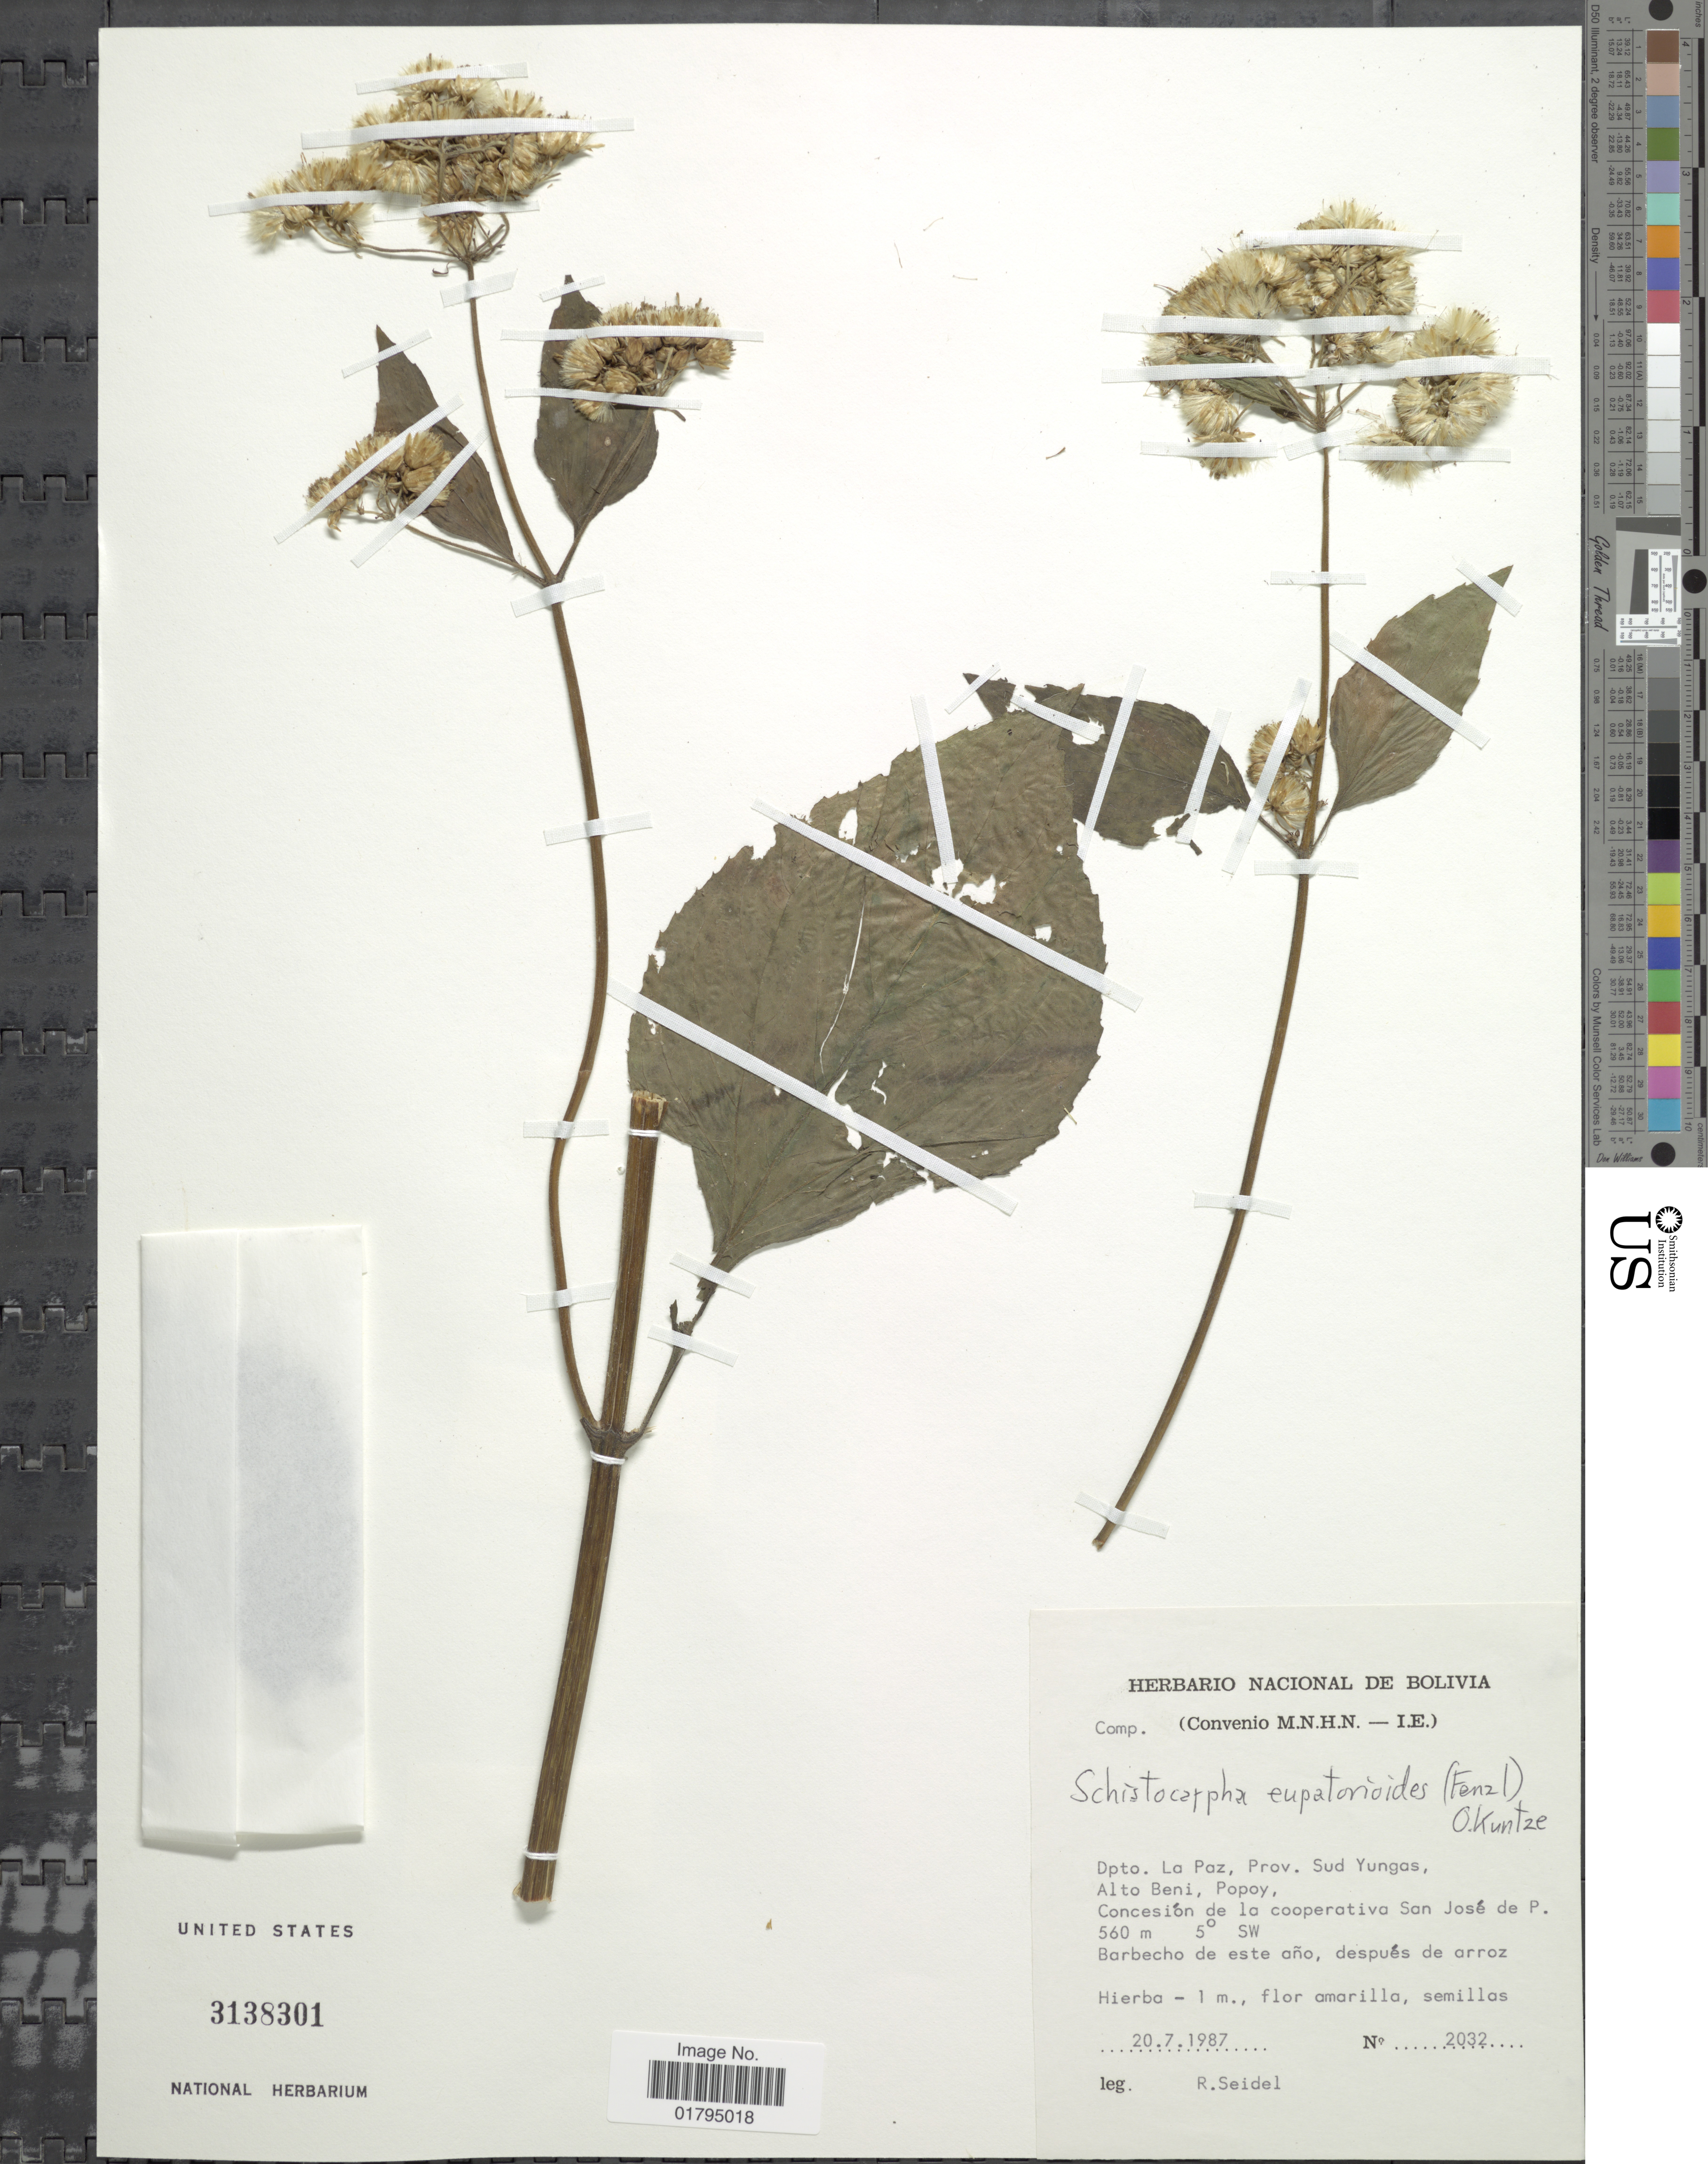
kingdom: Plantae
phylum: Tracheophyta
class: Magnoliopsida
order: Asterales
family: Asteraceae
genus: Schistocarpha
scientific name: Schistocarpha eupatorioides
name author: (Fenzl) Kuntze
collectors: R. Seidel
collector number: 2032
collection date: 1987-07-20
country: Bolivia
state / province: La Paz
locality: Prov. Sud Yingas, Alto Beni, Popy. Concesion de la cooperativa San Jose de P.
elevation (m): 560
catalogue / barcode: US 3138301